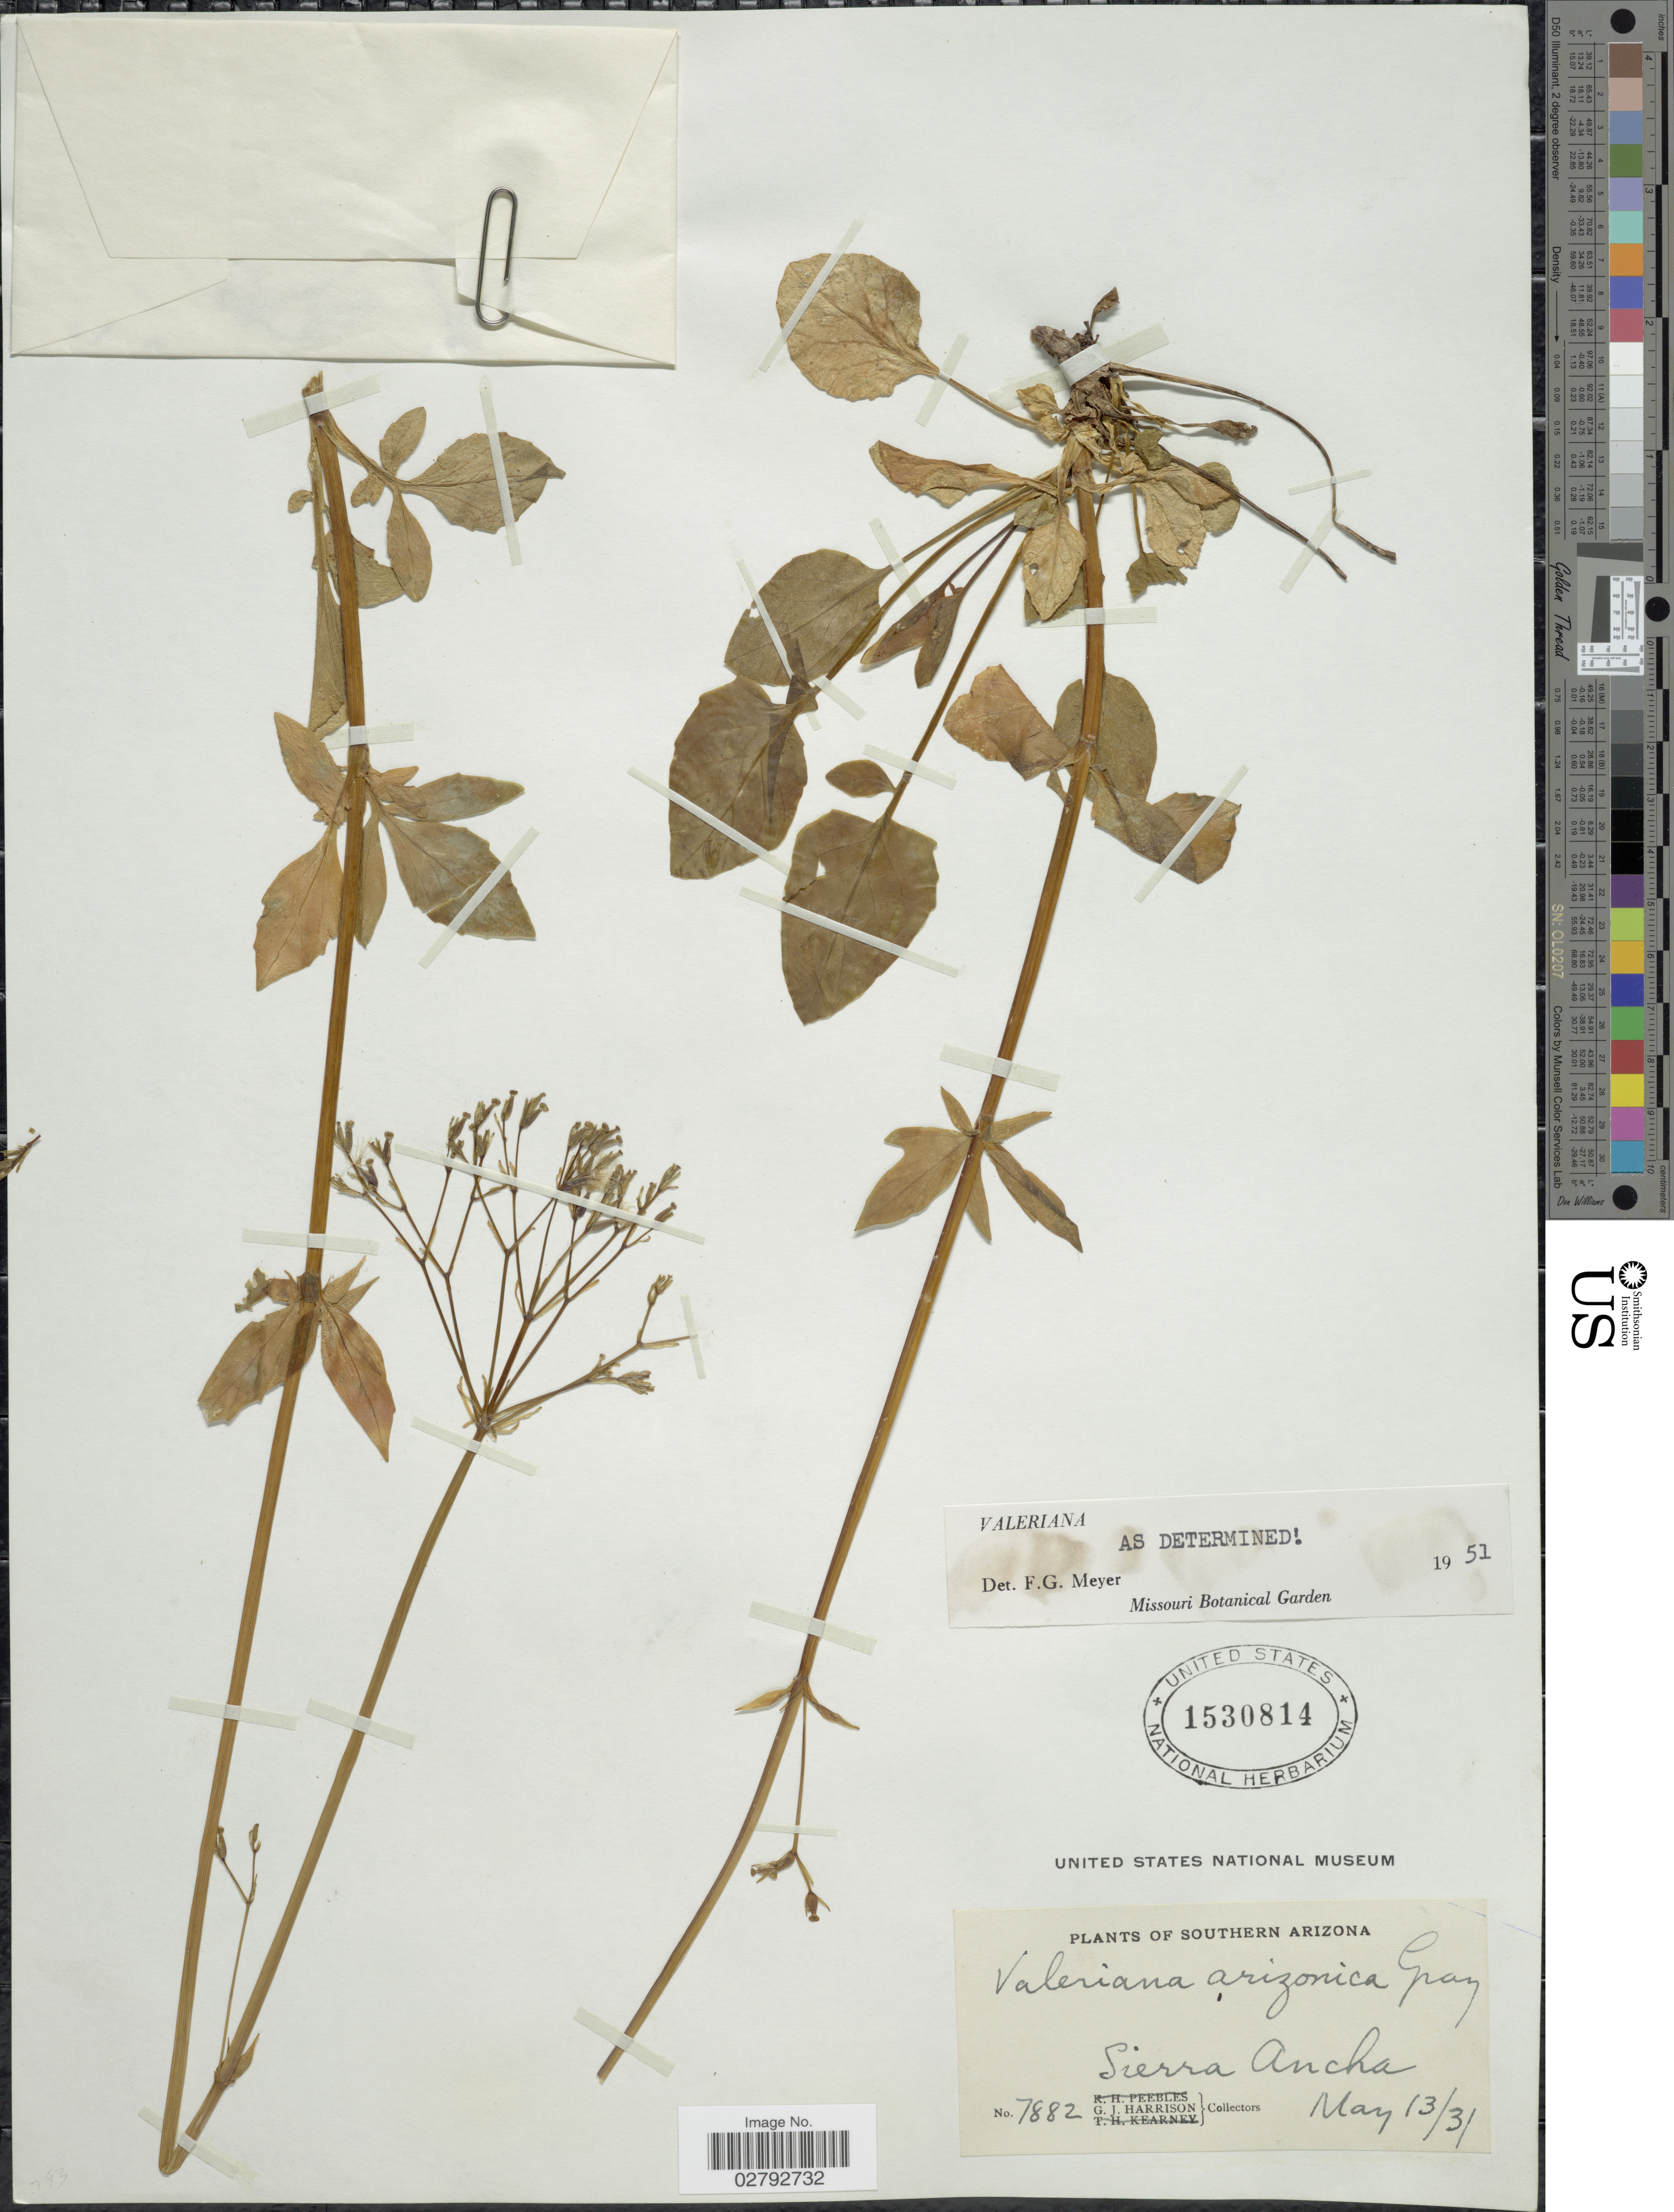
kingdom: Plantae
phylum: Tracheophyta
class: Magnoliopsida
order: Dipsacales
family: Caprifoliaceae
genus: Valeriana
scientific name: Valeriana arizonica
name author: A. Gray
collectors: G. J. Harrison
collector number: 7882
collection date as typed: Transcribed d/m/y: 13/5/31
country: United States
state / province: Arizona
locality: Southern Arizona. Sierra Ancha.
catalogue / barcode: US 1530814